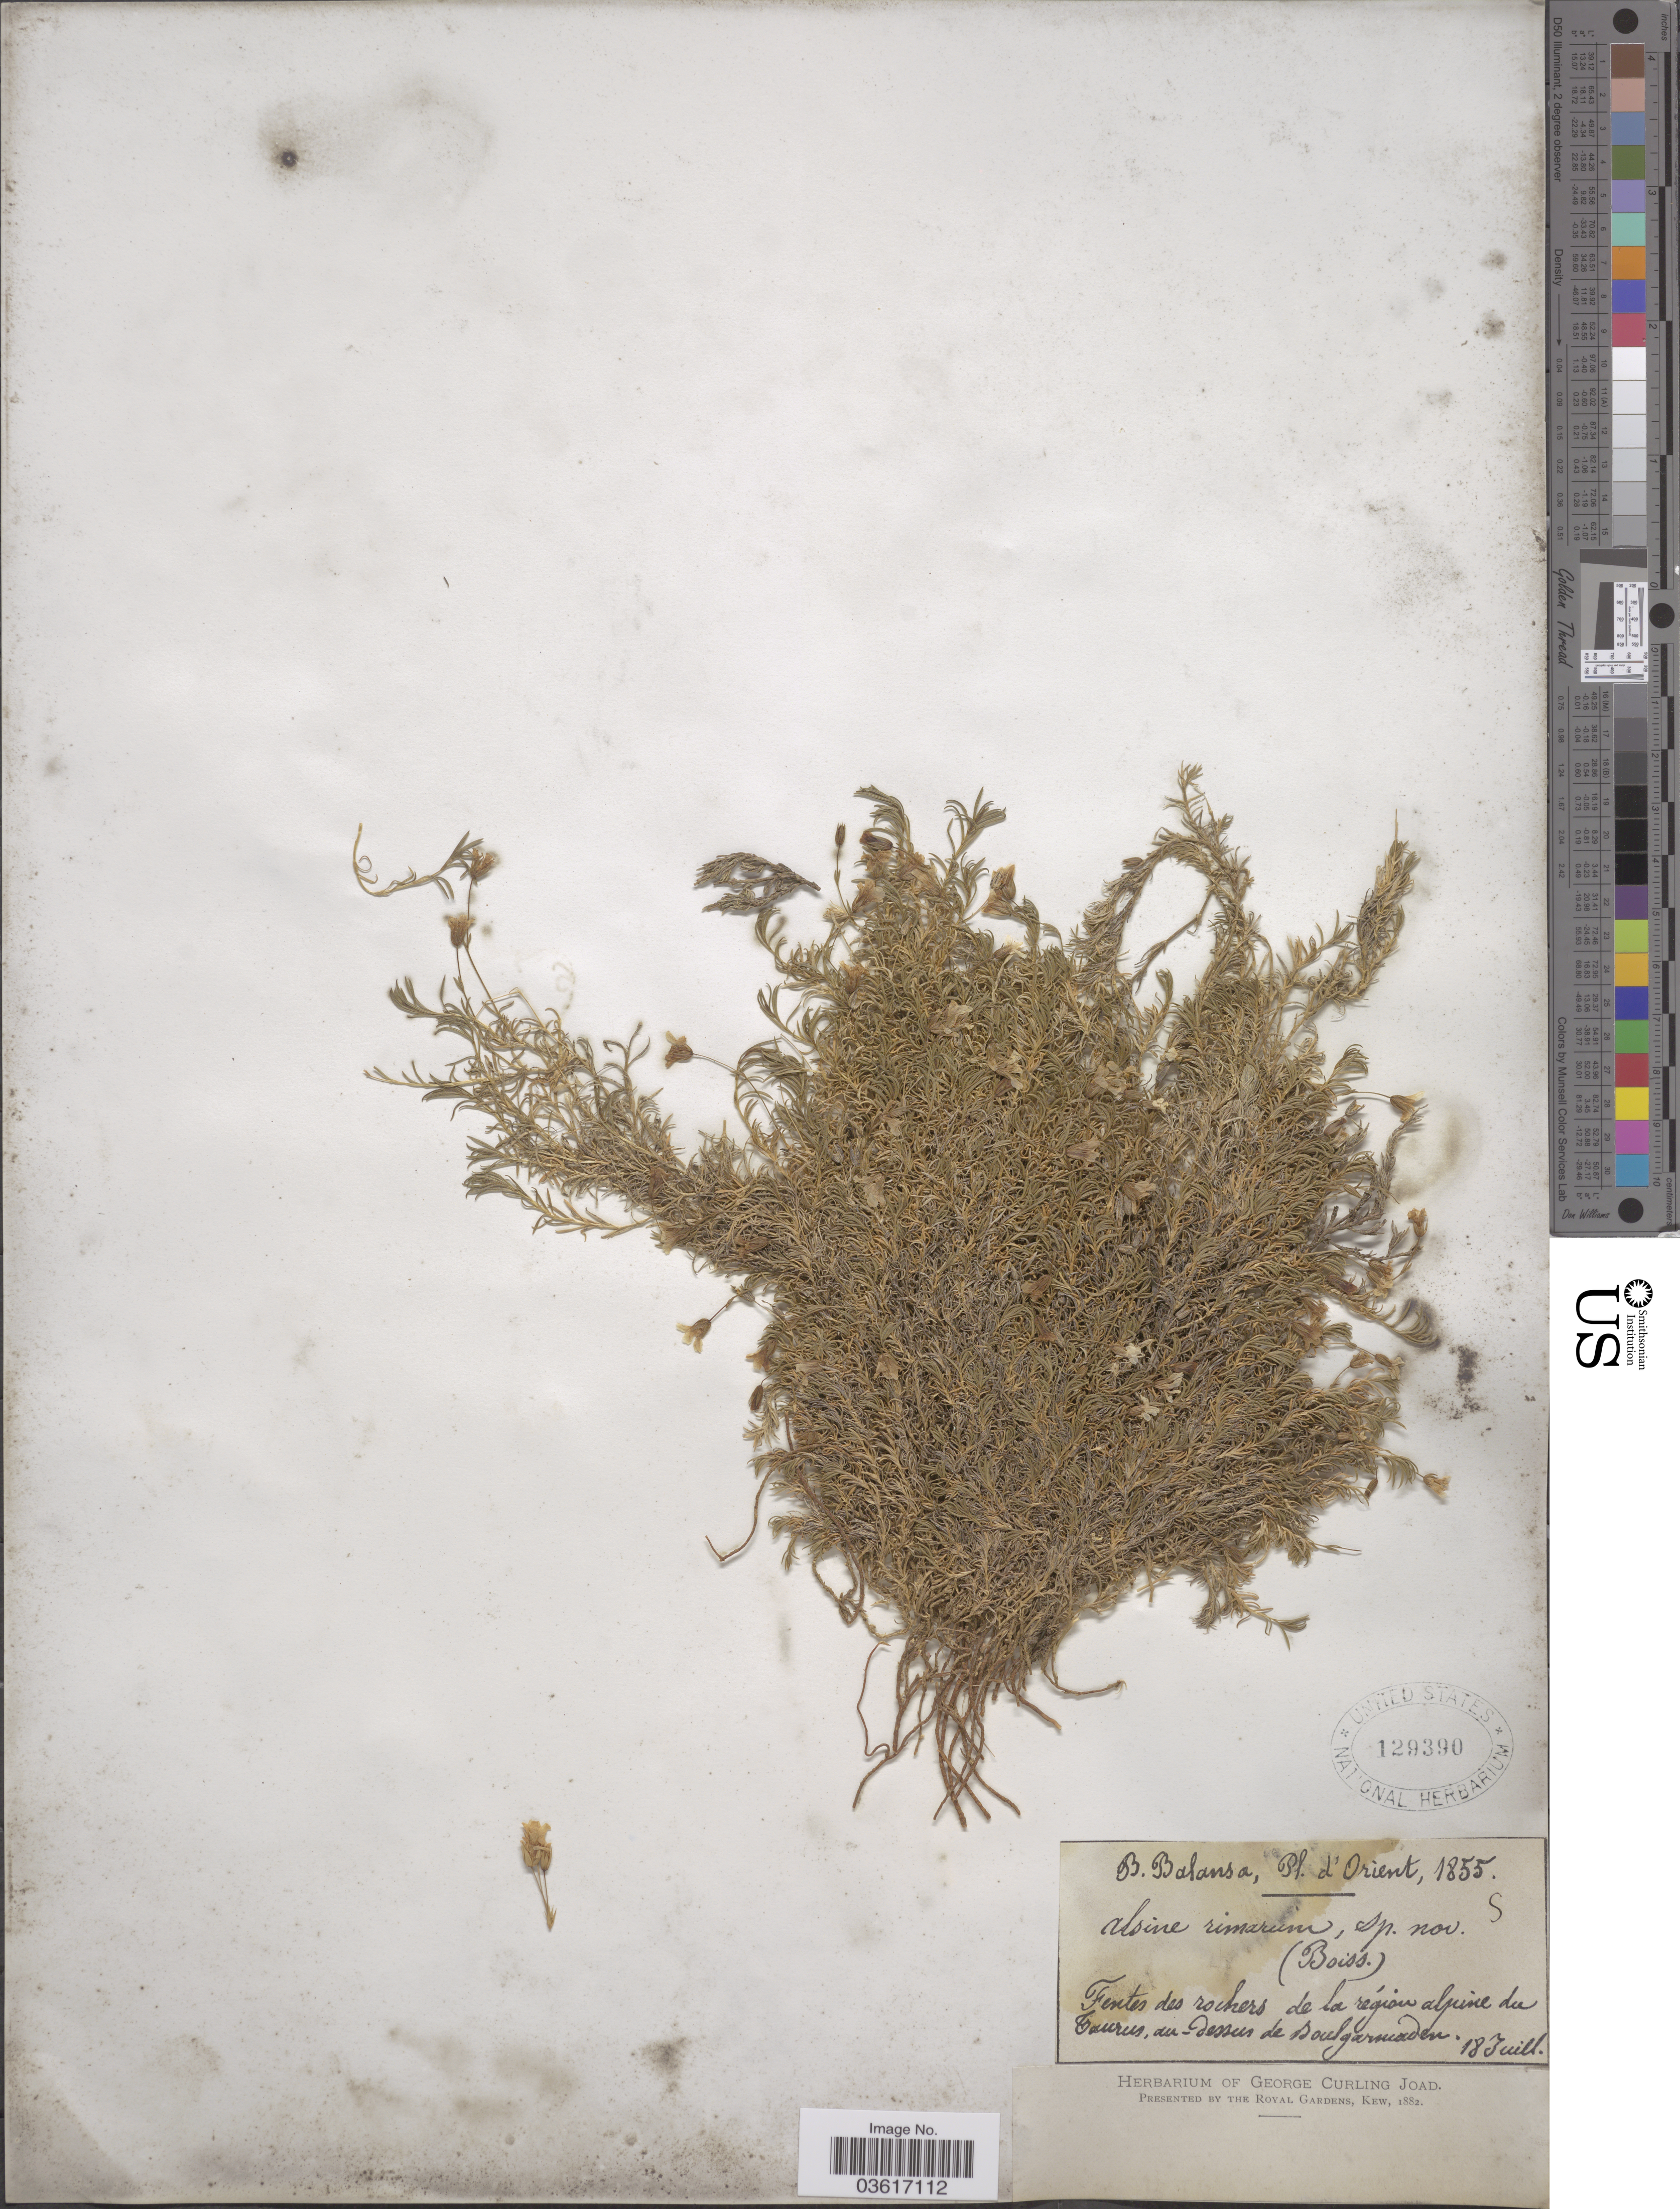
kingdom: Plantae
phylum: Tracheophyta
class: Magnoliopsida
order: Caryophyllales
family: Caryophyllaceae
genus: Minuartia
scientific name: Minuartia rimarum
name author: Mattf.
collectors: B. Balansa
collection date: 1855-07-18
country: Turkey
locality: D'Orient. Fentes des rochers de la région alpine du Taurus, au-dessus de Boulgarmaden.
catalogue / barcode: US 129390